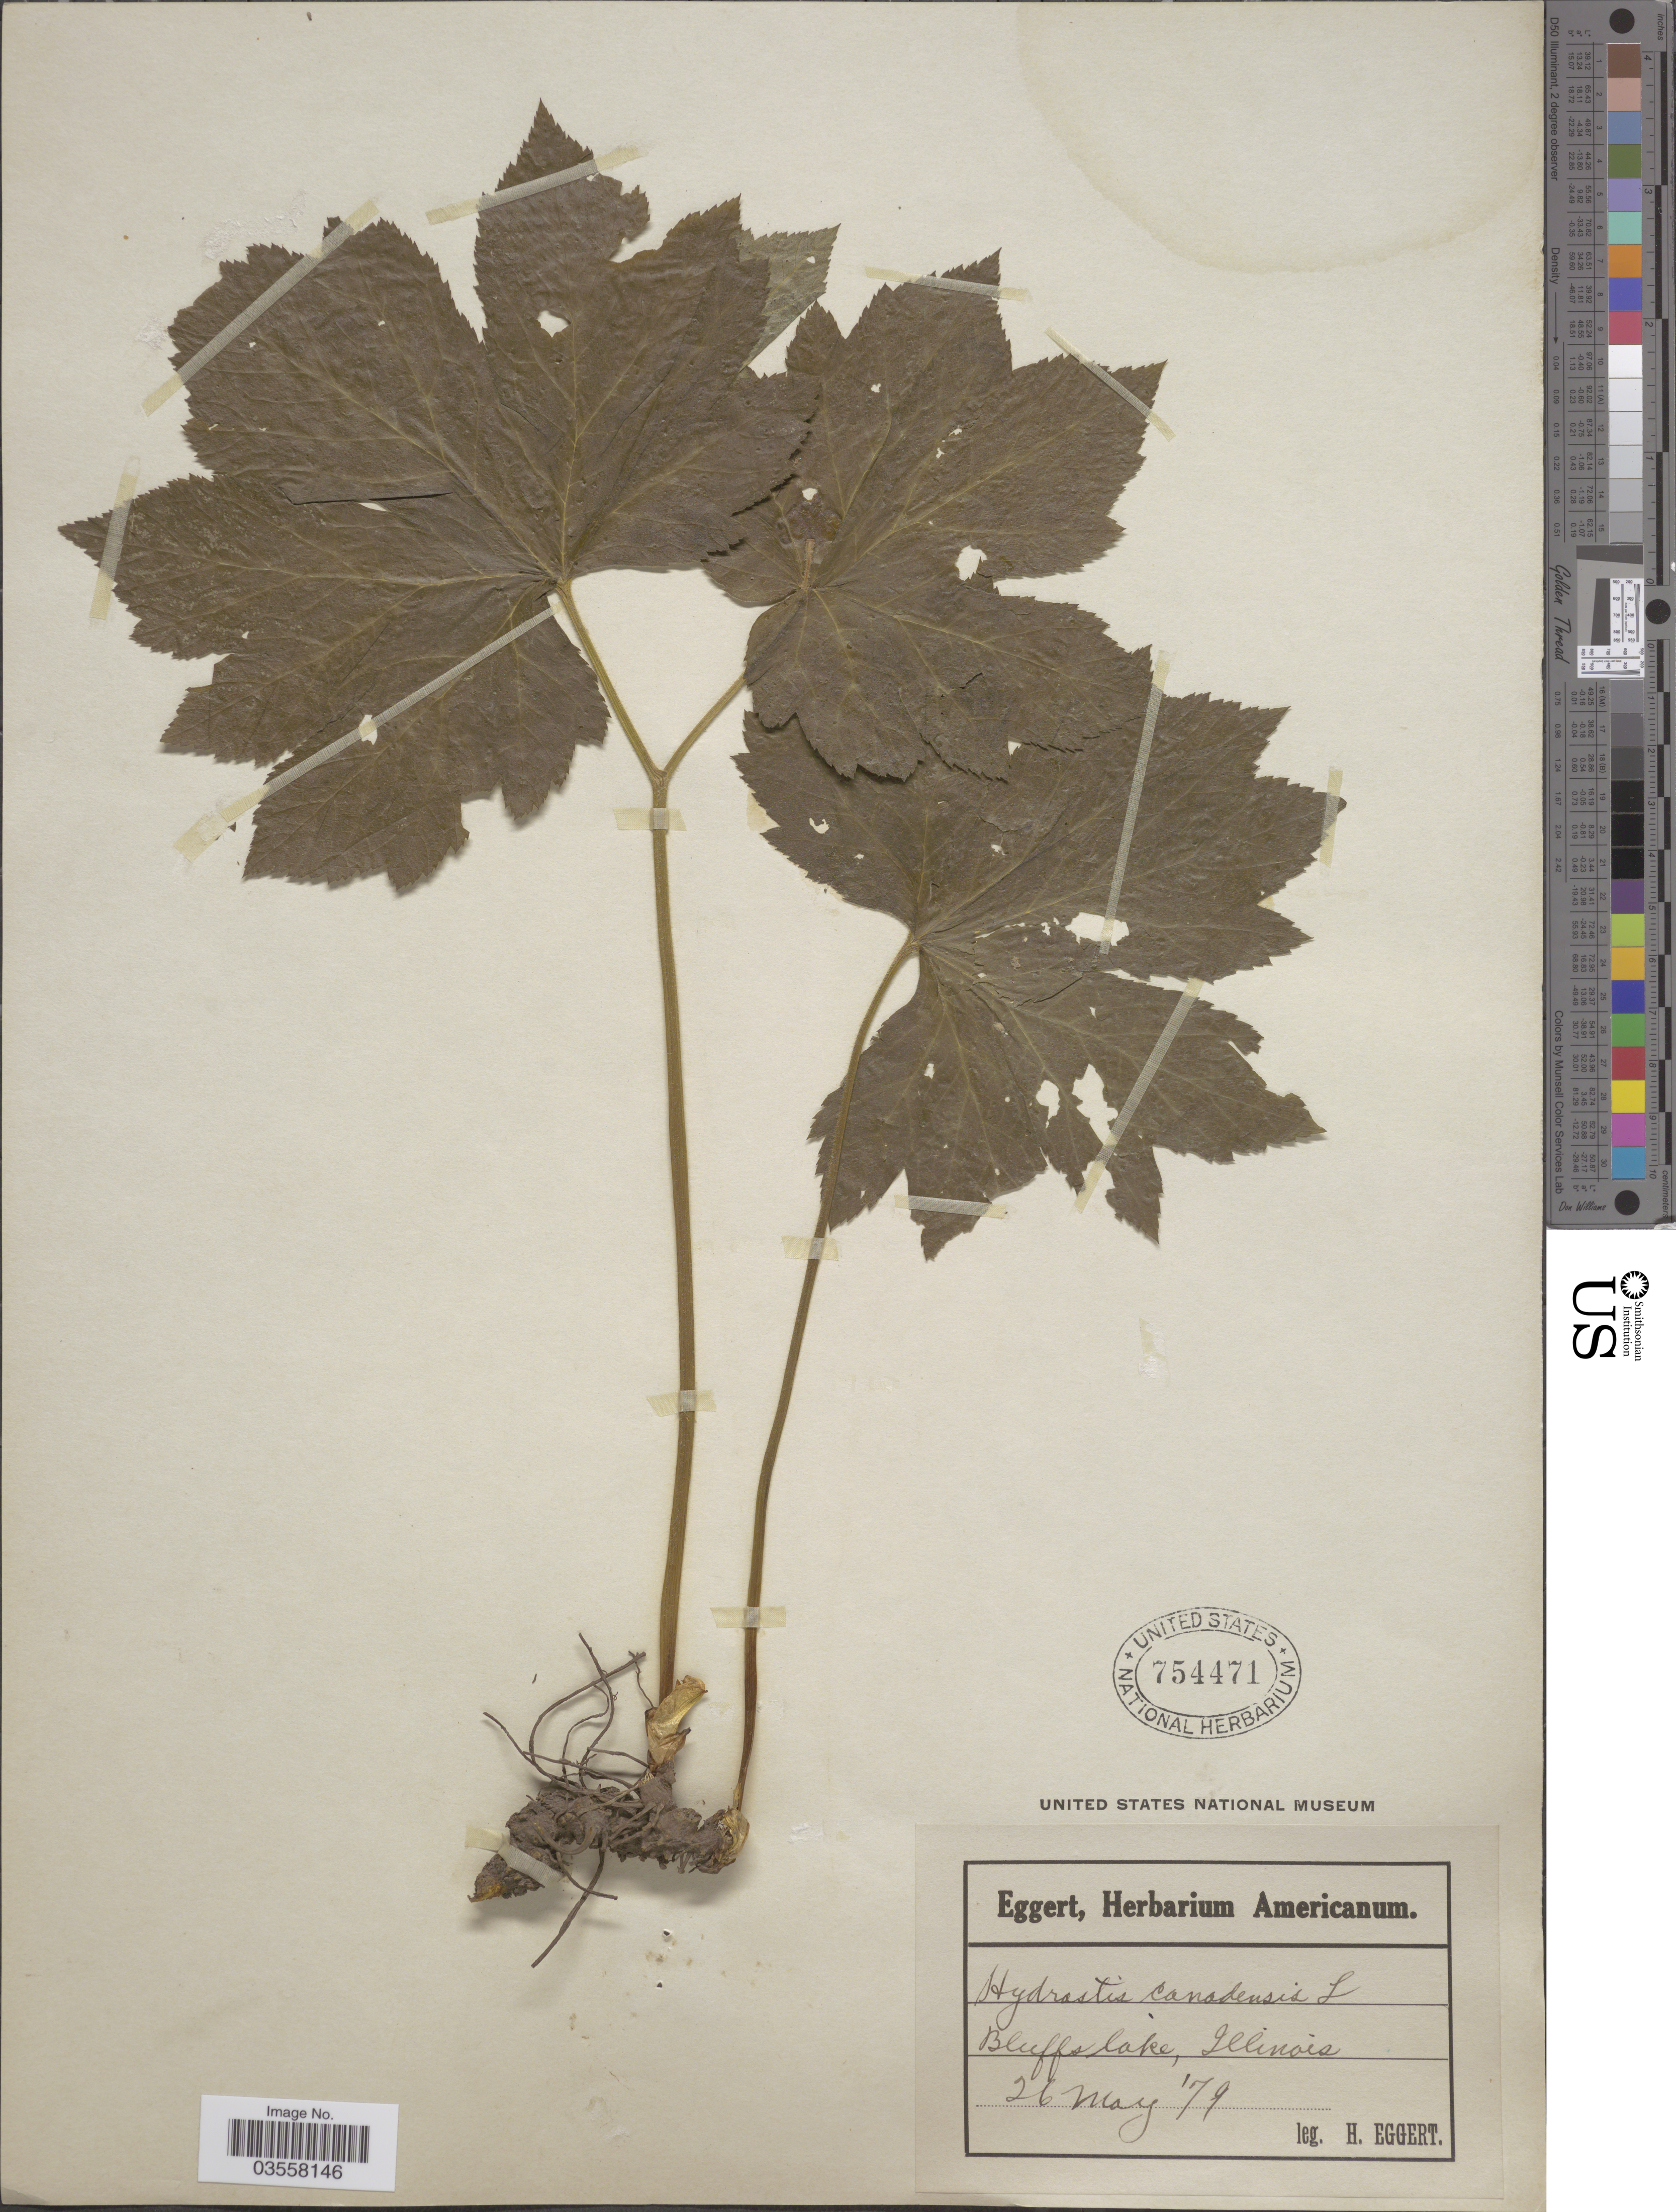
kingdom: Plantae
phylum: Tracheophyta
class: Magnoliopsida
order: Ranunculales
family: Ranunculaceae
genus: Hydrastis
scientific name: Hydrastis canadensis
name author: L.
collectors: H. Eggert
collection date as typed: Transcribed d/m/y: 26/5/79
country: United States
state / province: Illinois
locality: Bluffs lake.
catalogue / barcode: US 754471